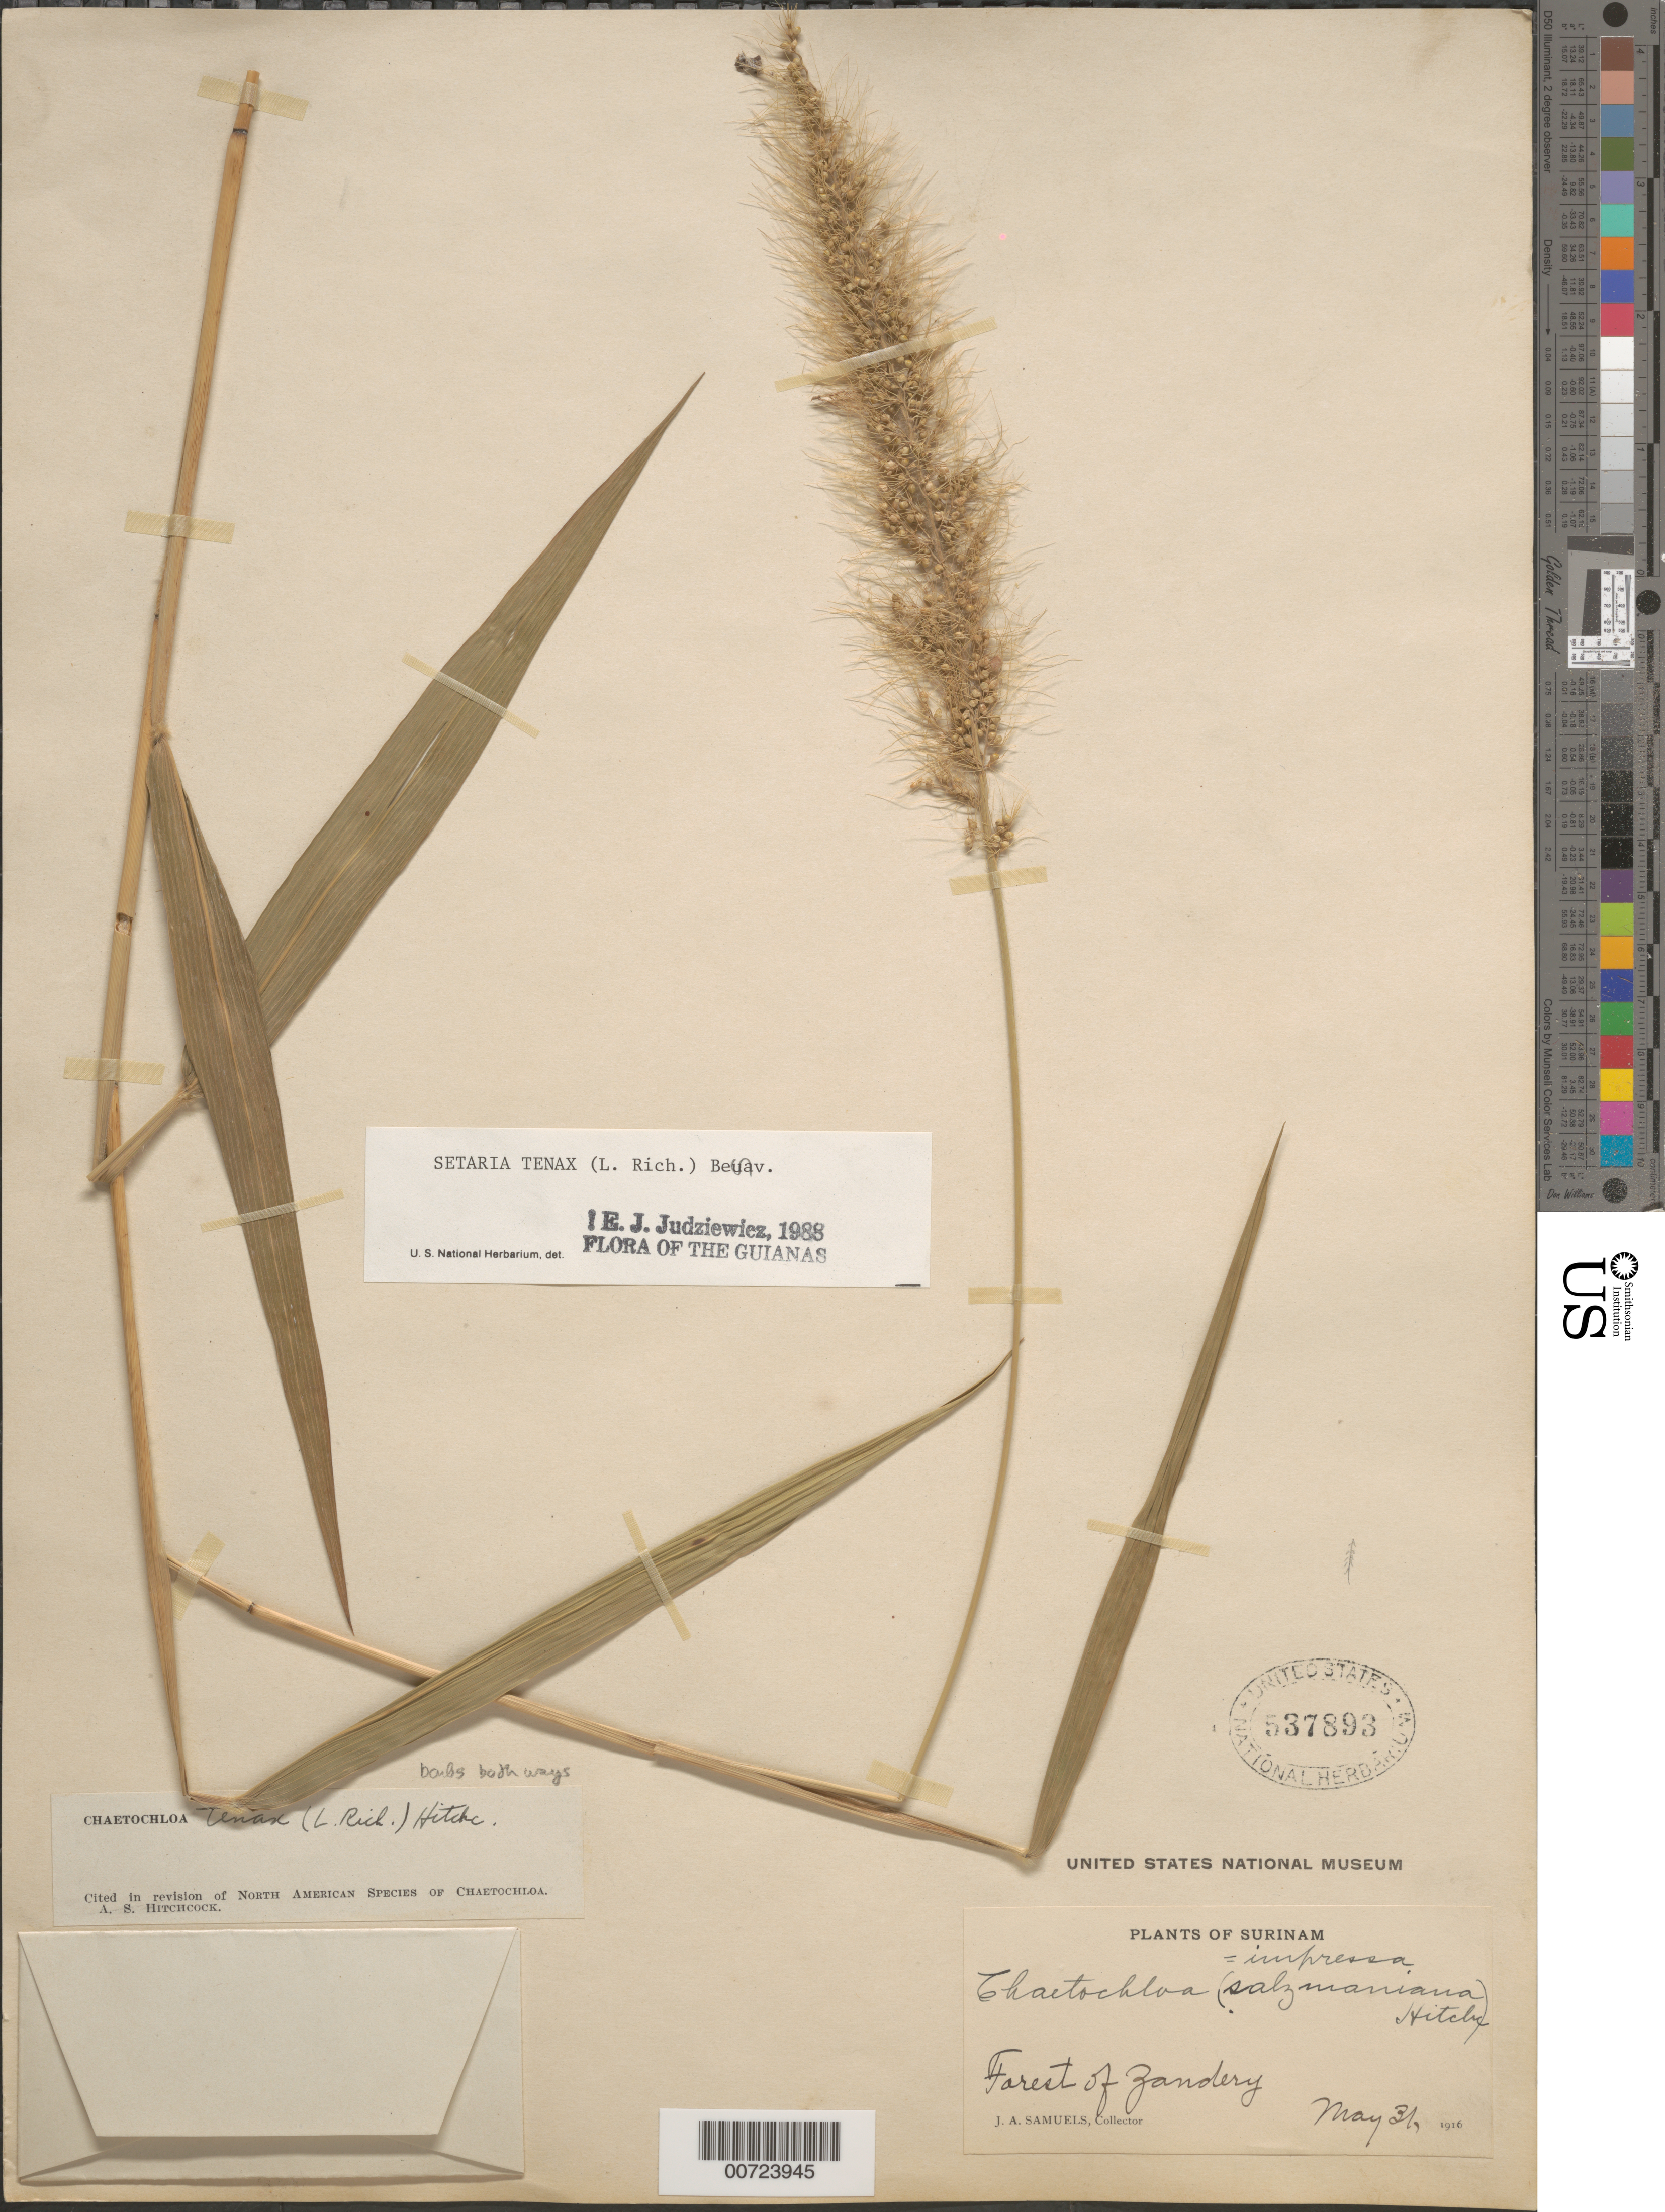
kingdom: Plantae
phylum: Tracheophyta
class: Liliopsida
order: Poales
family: Poaceae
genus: Setaria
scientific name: Setaria tenax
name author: (Rich.) Desv.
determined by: Judziewicz, E. J.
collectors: J. A. Samuels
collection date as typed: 31-May-16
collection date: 1916-05-31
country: Suriname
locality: Forest of Zandery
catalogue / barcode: US 537893